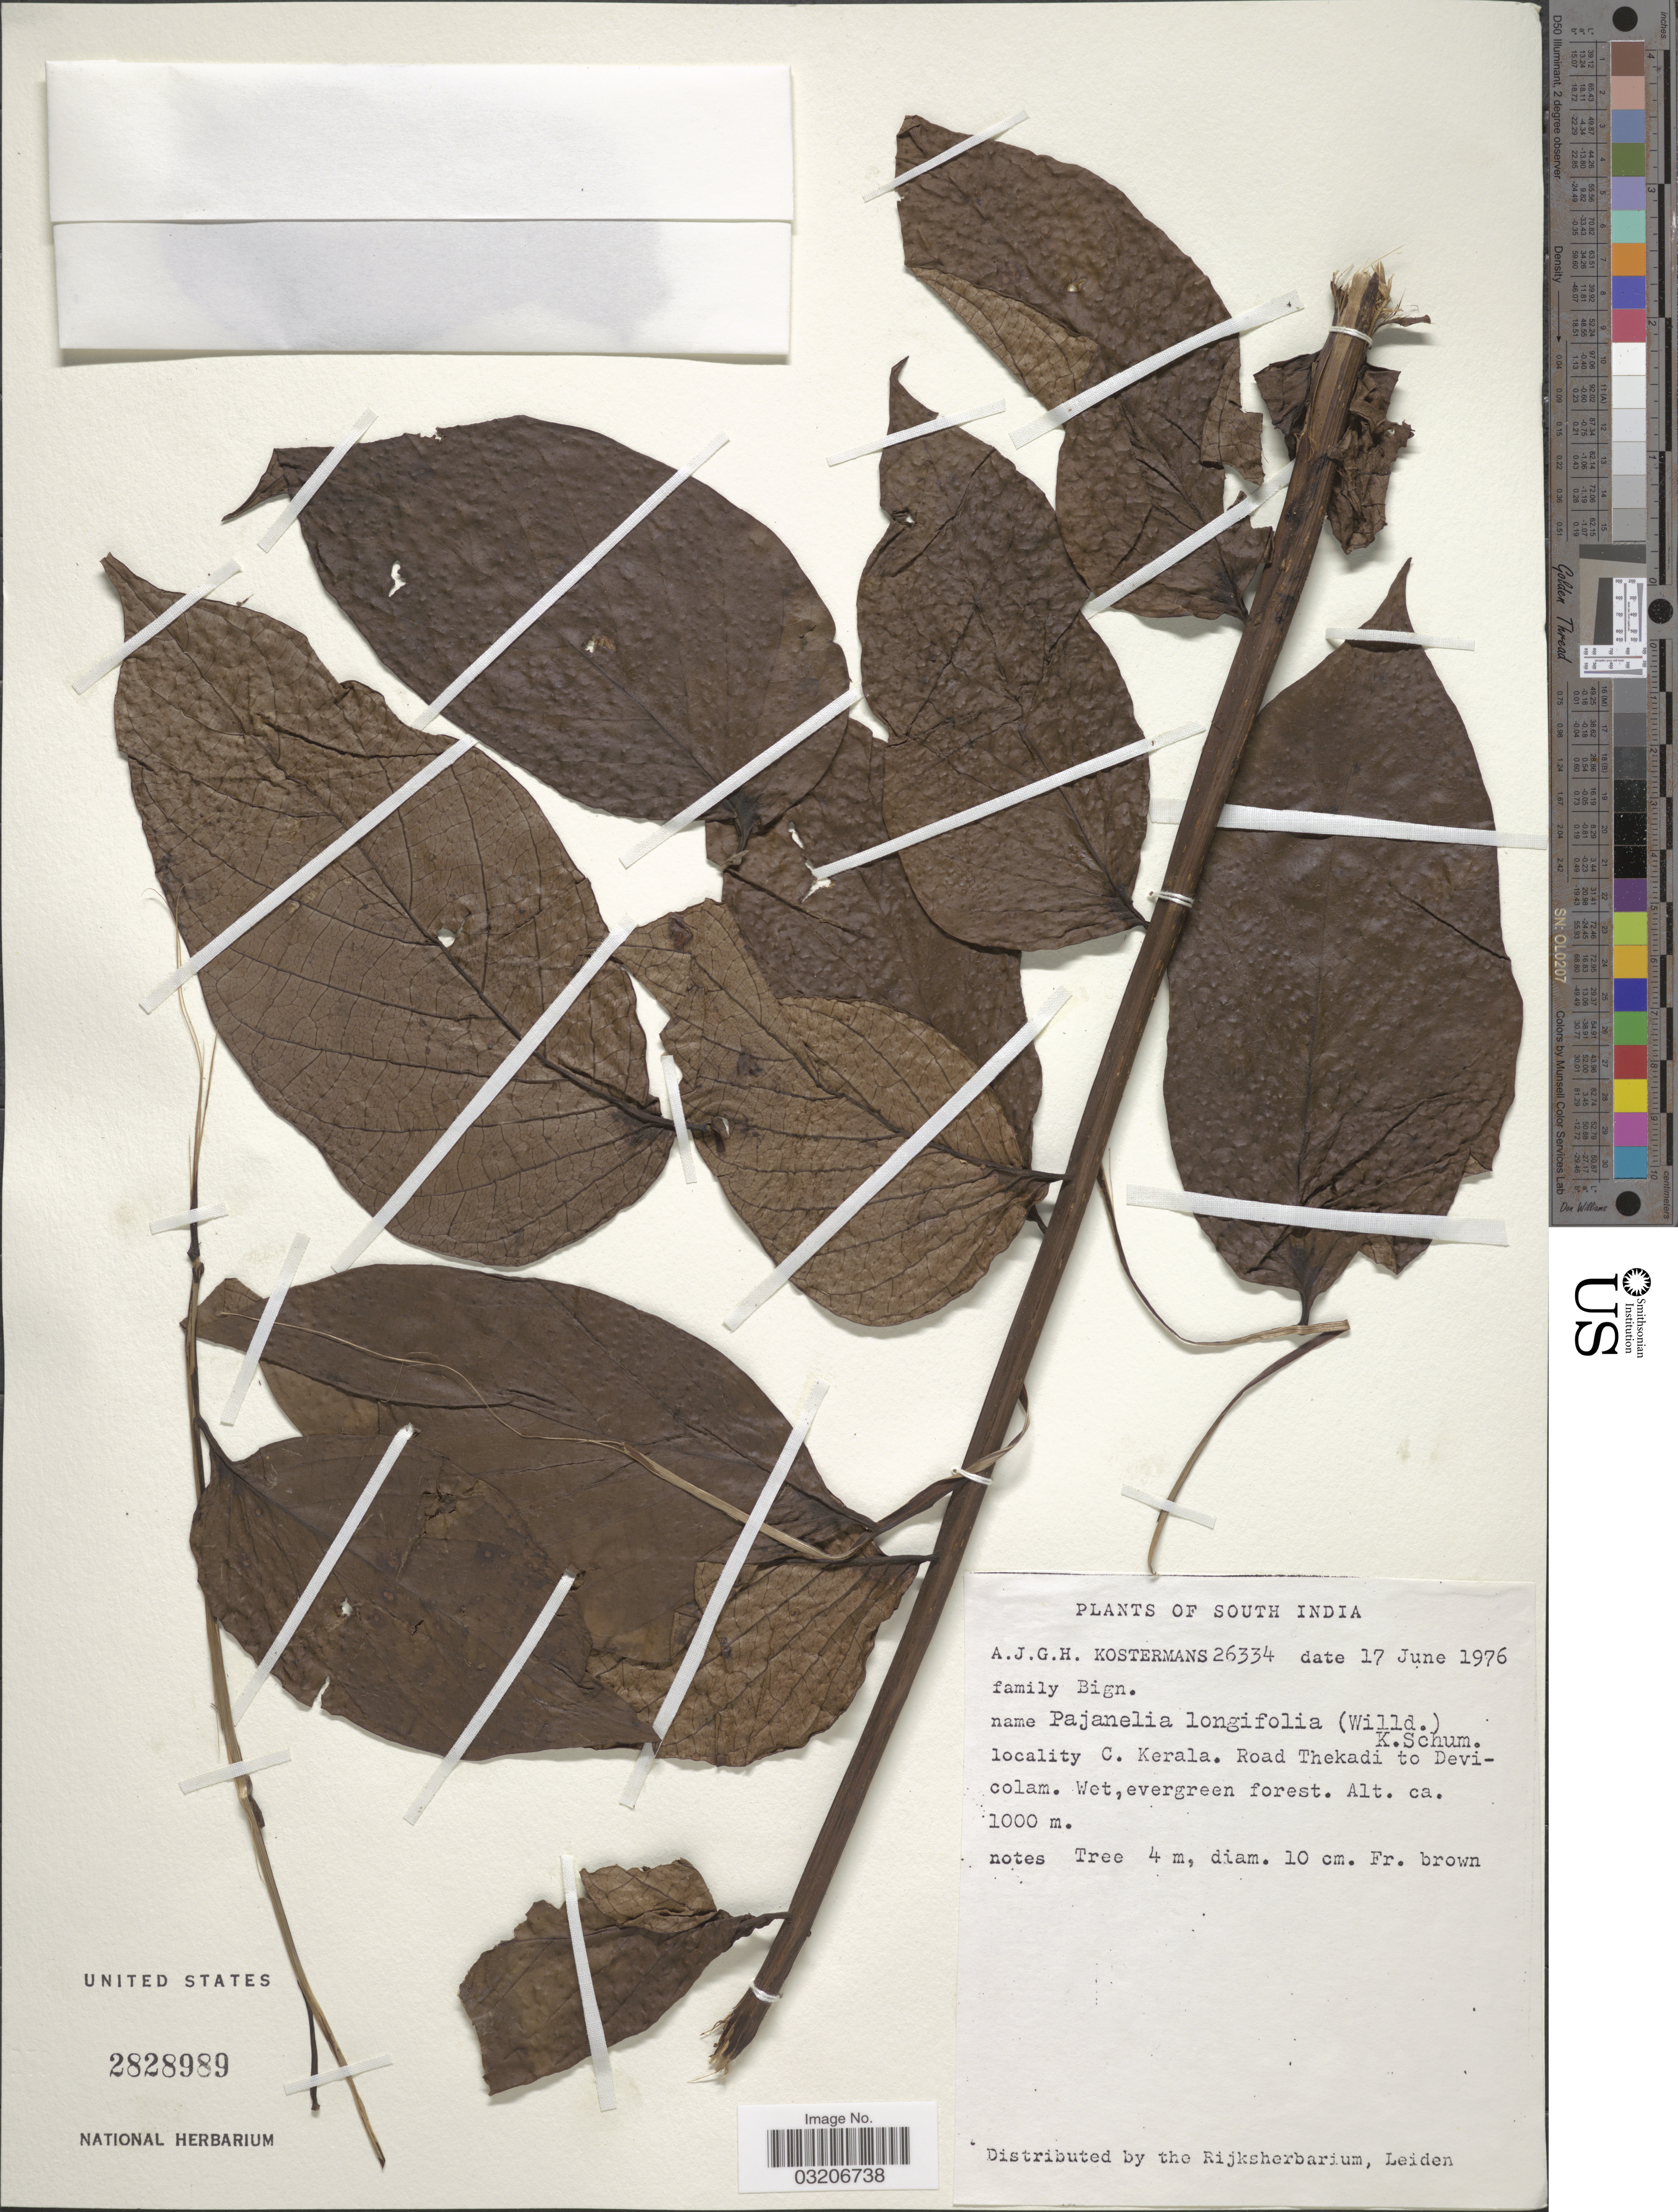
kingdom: Plantae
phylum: Tracheophyta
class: Magnoliopsida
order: Lamiales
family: Bignoniaceae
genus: Pajanelia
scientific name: Pajanelia longifolia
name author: K. Schum.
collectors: A. J. G. Kostermans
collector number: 26334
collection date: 1976-06-17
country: India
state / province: Kerala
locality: South India. C. Kerala. Road Thekadi to Devicolam.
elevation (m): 1000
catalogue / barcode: US 2828989